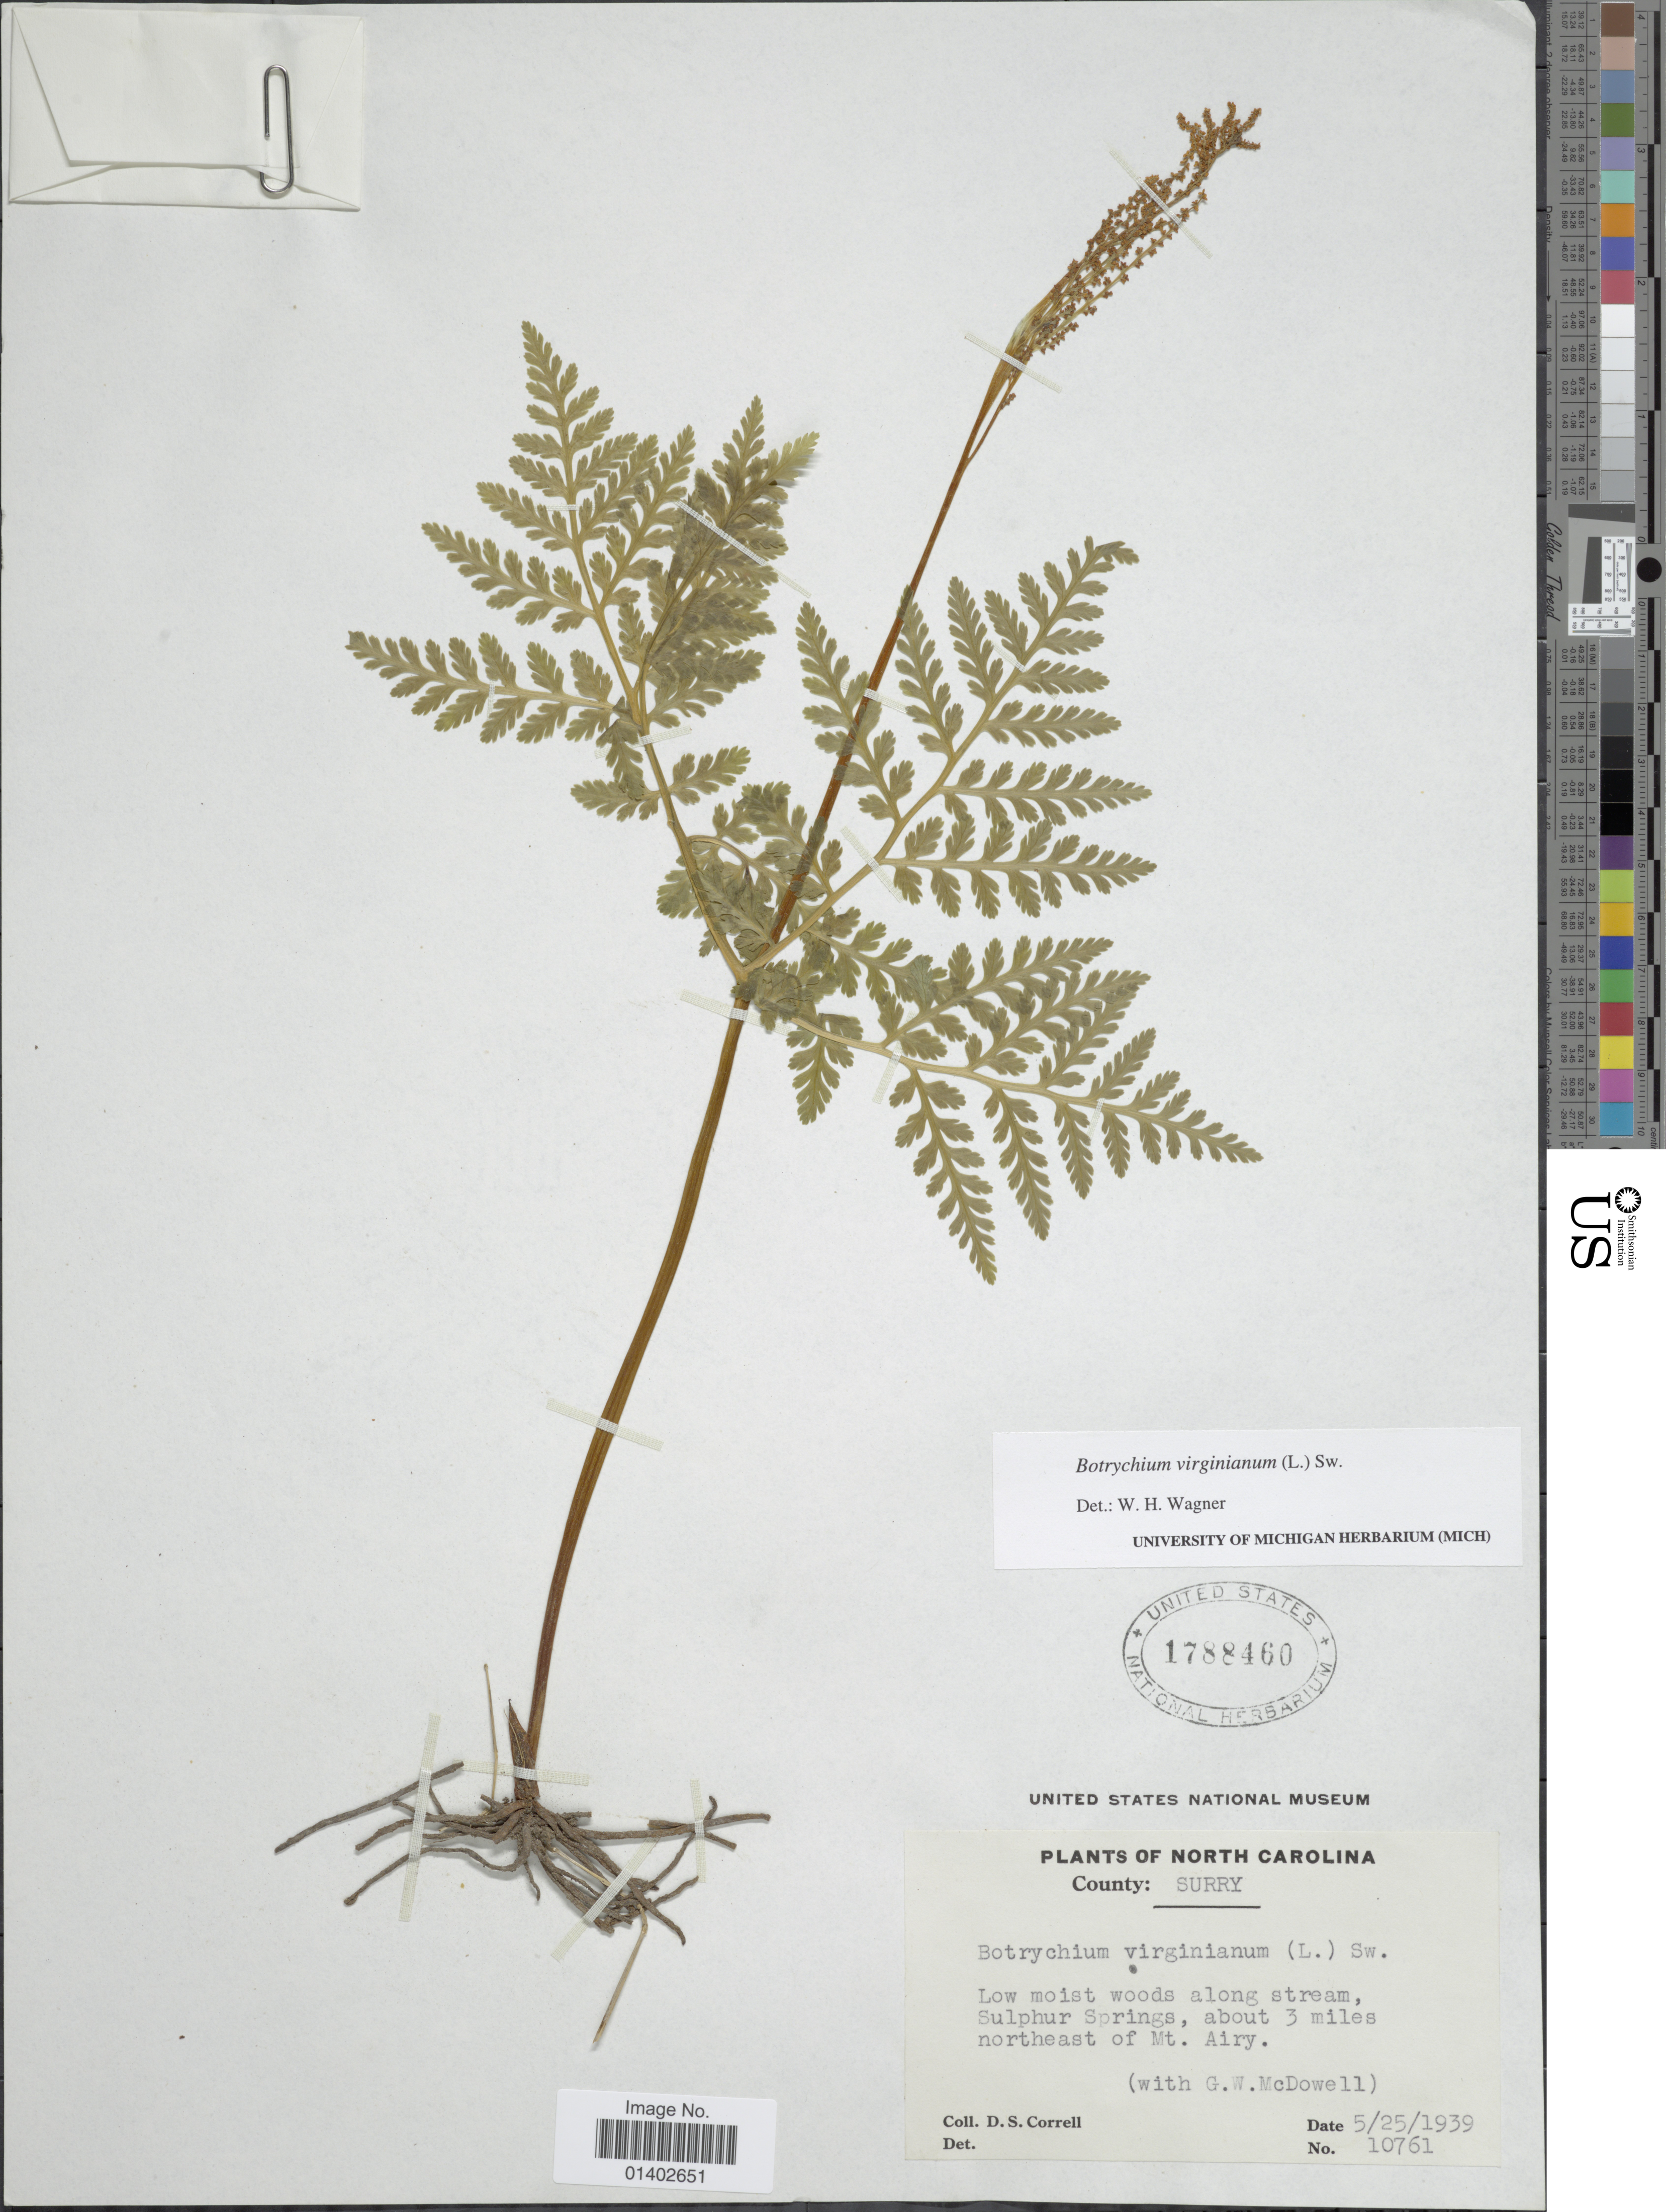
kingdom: Plantae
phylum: Tracheophyta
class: Polypodiopsida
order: Ophioglossales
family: Ophioglossaceae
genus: Botrychium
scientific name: Botrychium virginianum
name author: (L.) Sw.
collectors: D. S. Correll & G. McDowell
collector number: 10761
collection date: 1939-05-25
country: United States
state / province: North Carolina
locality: County: Surry, low moist woods along stream, Sulphur Springs, about 3 miles niortheast of Mt Airy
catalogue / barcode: US 1788460